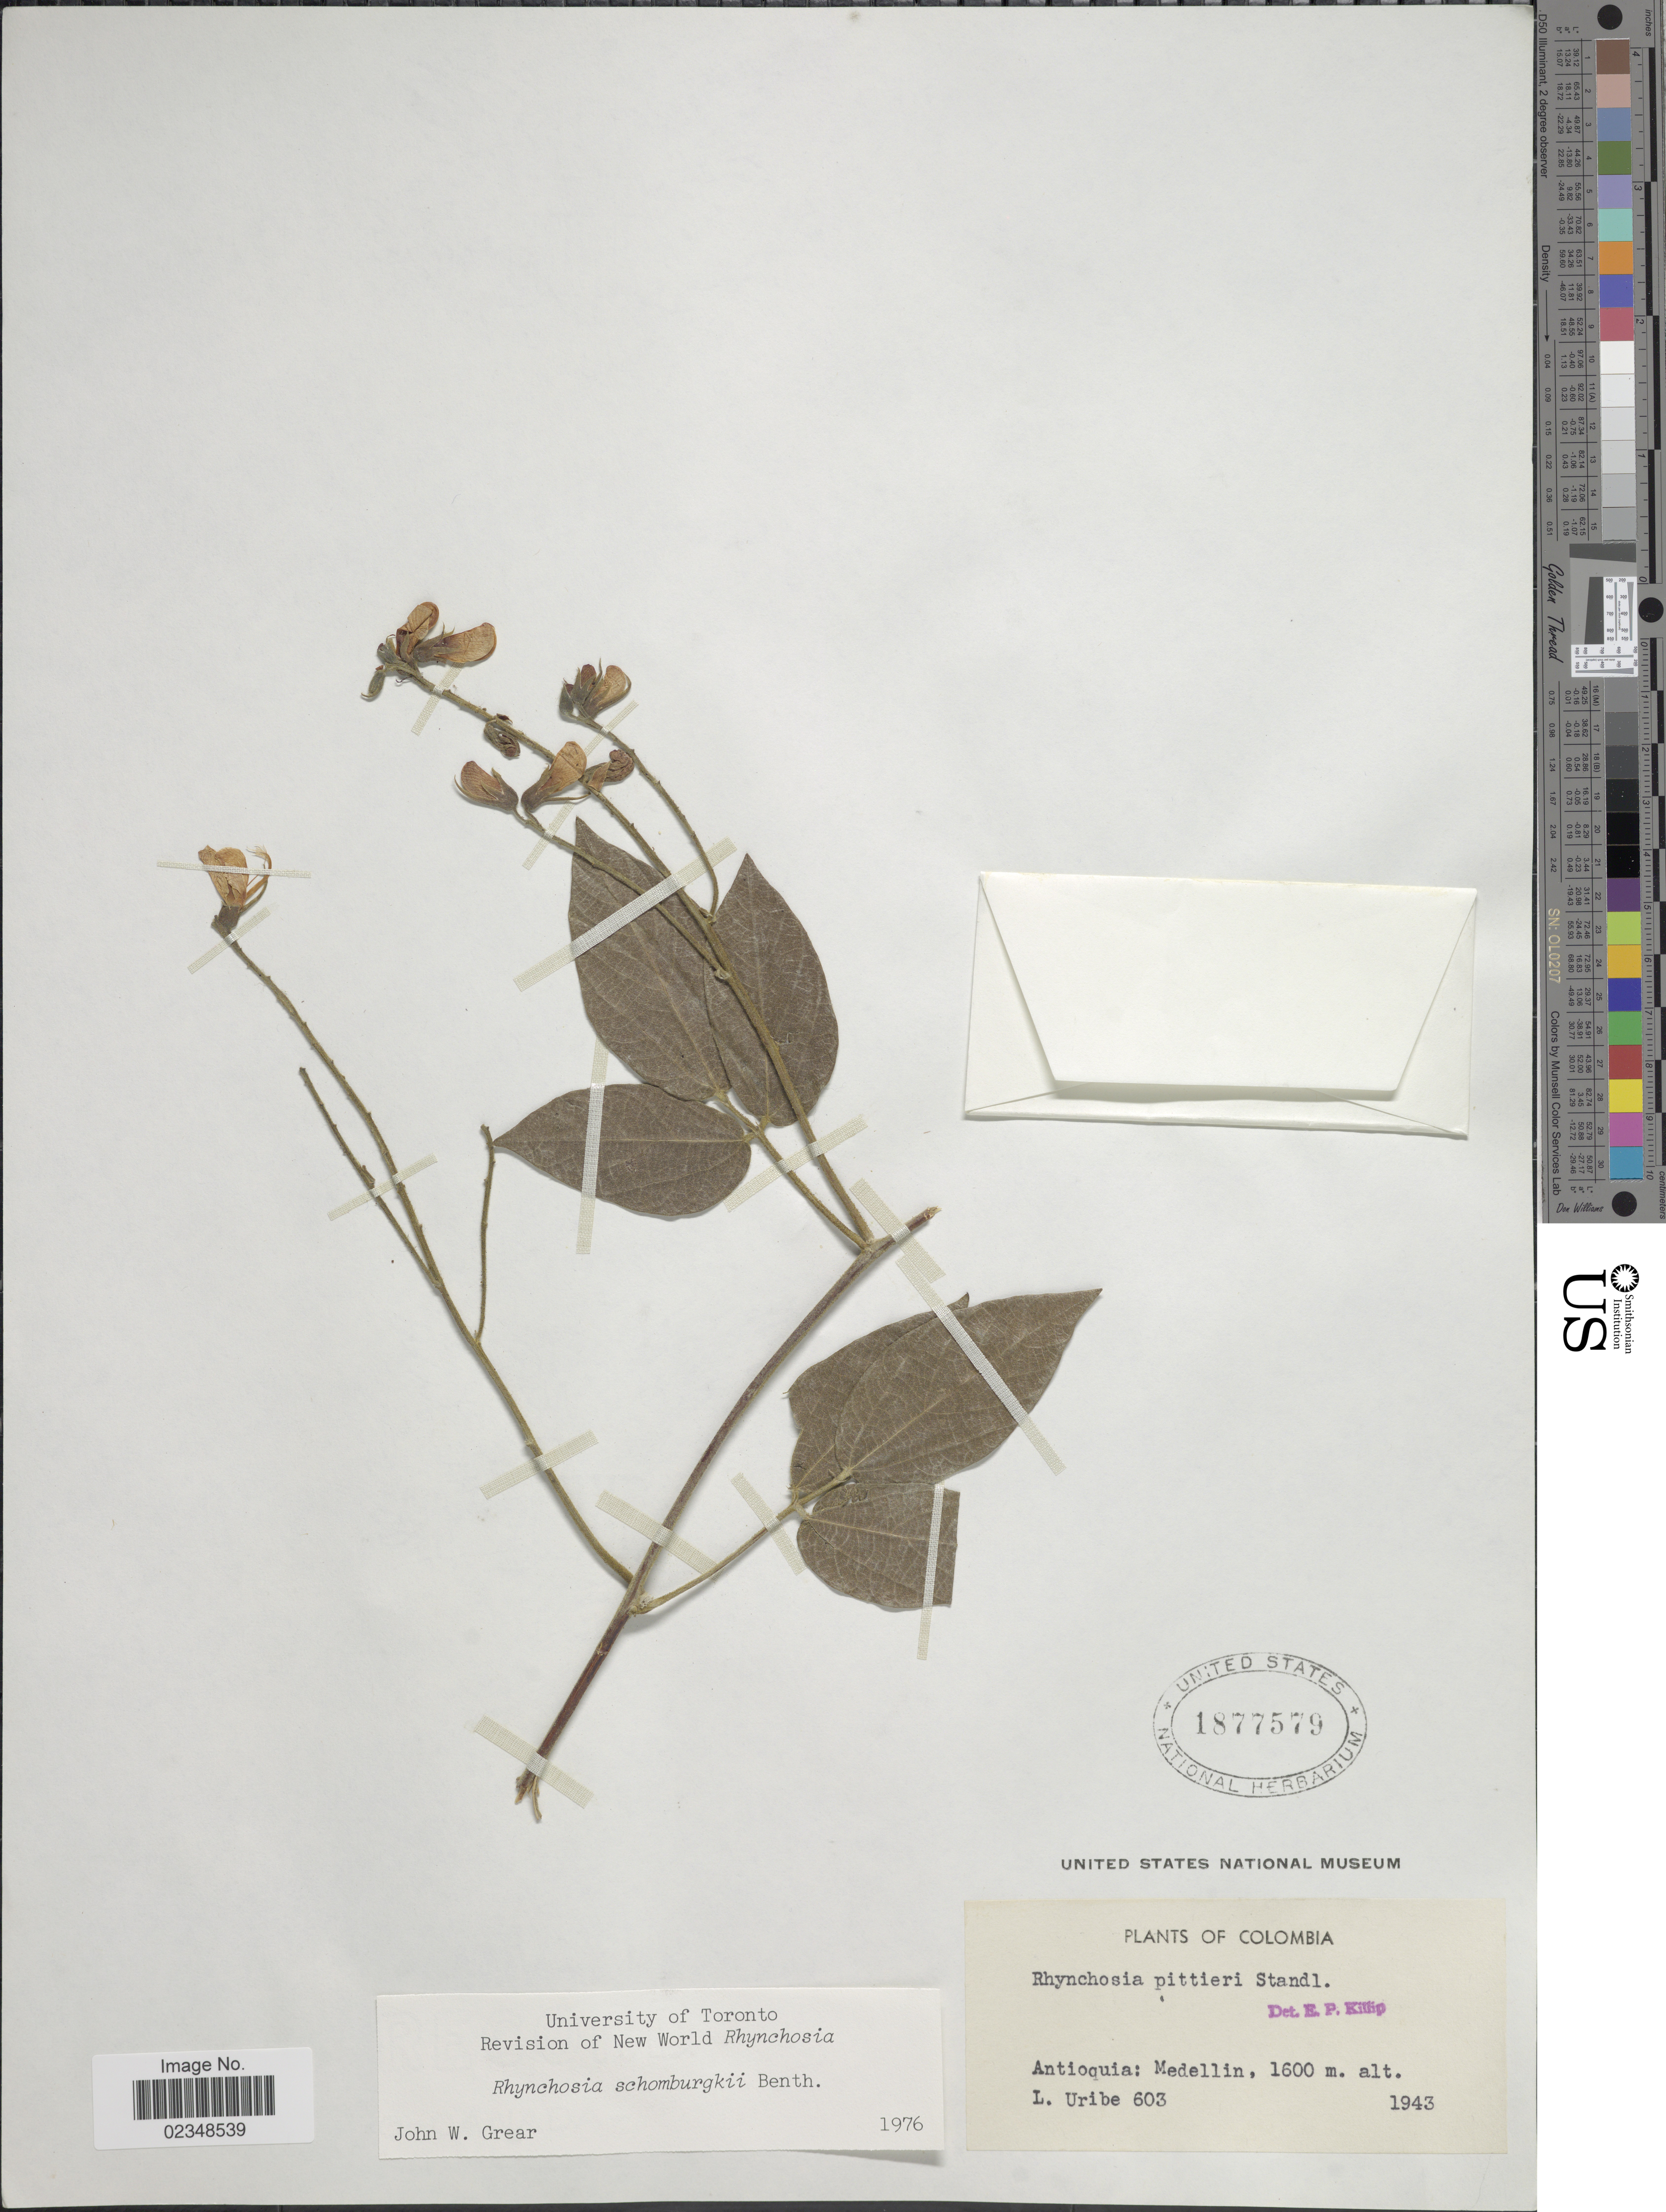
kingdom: Plantae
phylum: Tracheophyta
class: Magnoliopsida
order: Fabales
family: Fabaceae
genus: Rhynchosia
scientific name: Rhynchosia schomburgkii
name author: Benth. in Mart.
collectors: L. Uribe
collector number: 603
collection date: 1943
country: Colombia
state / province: Antioquia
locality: Medellin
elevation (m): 1600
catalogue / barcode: US 1877579